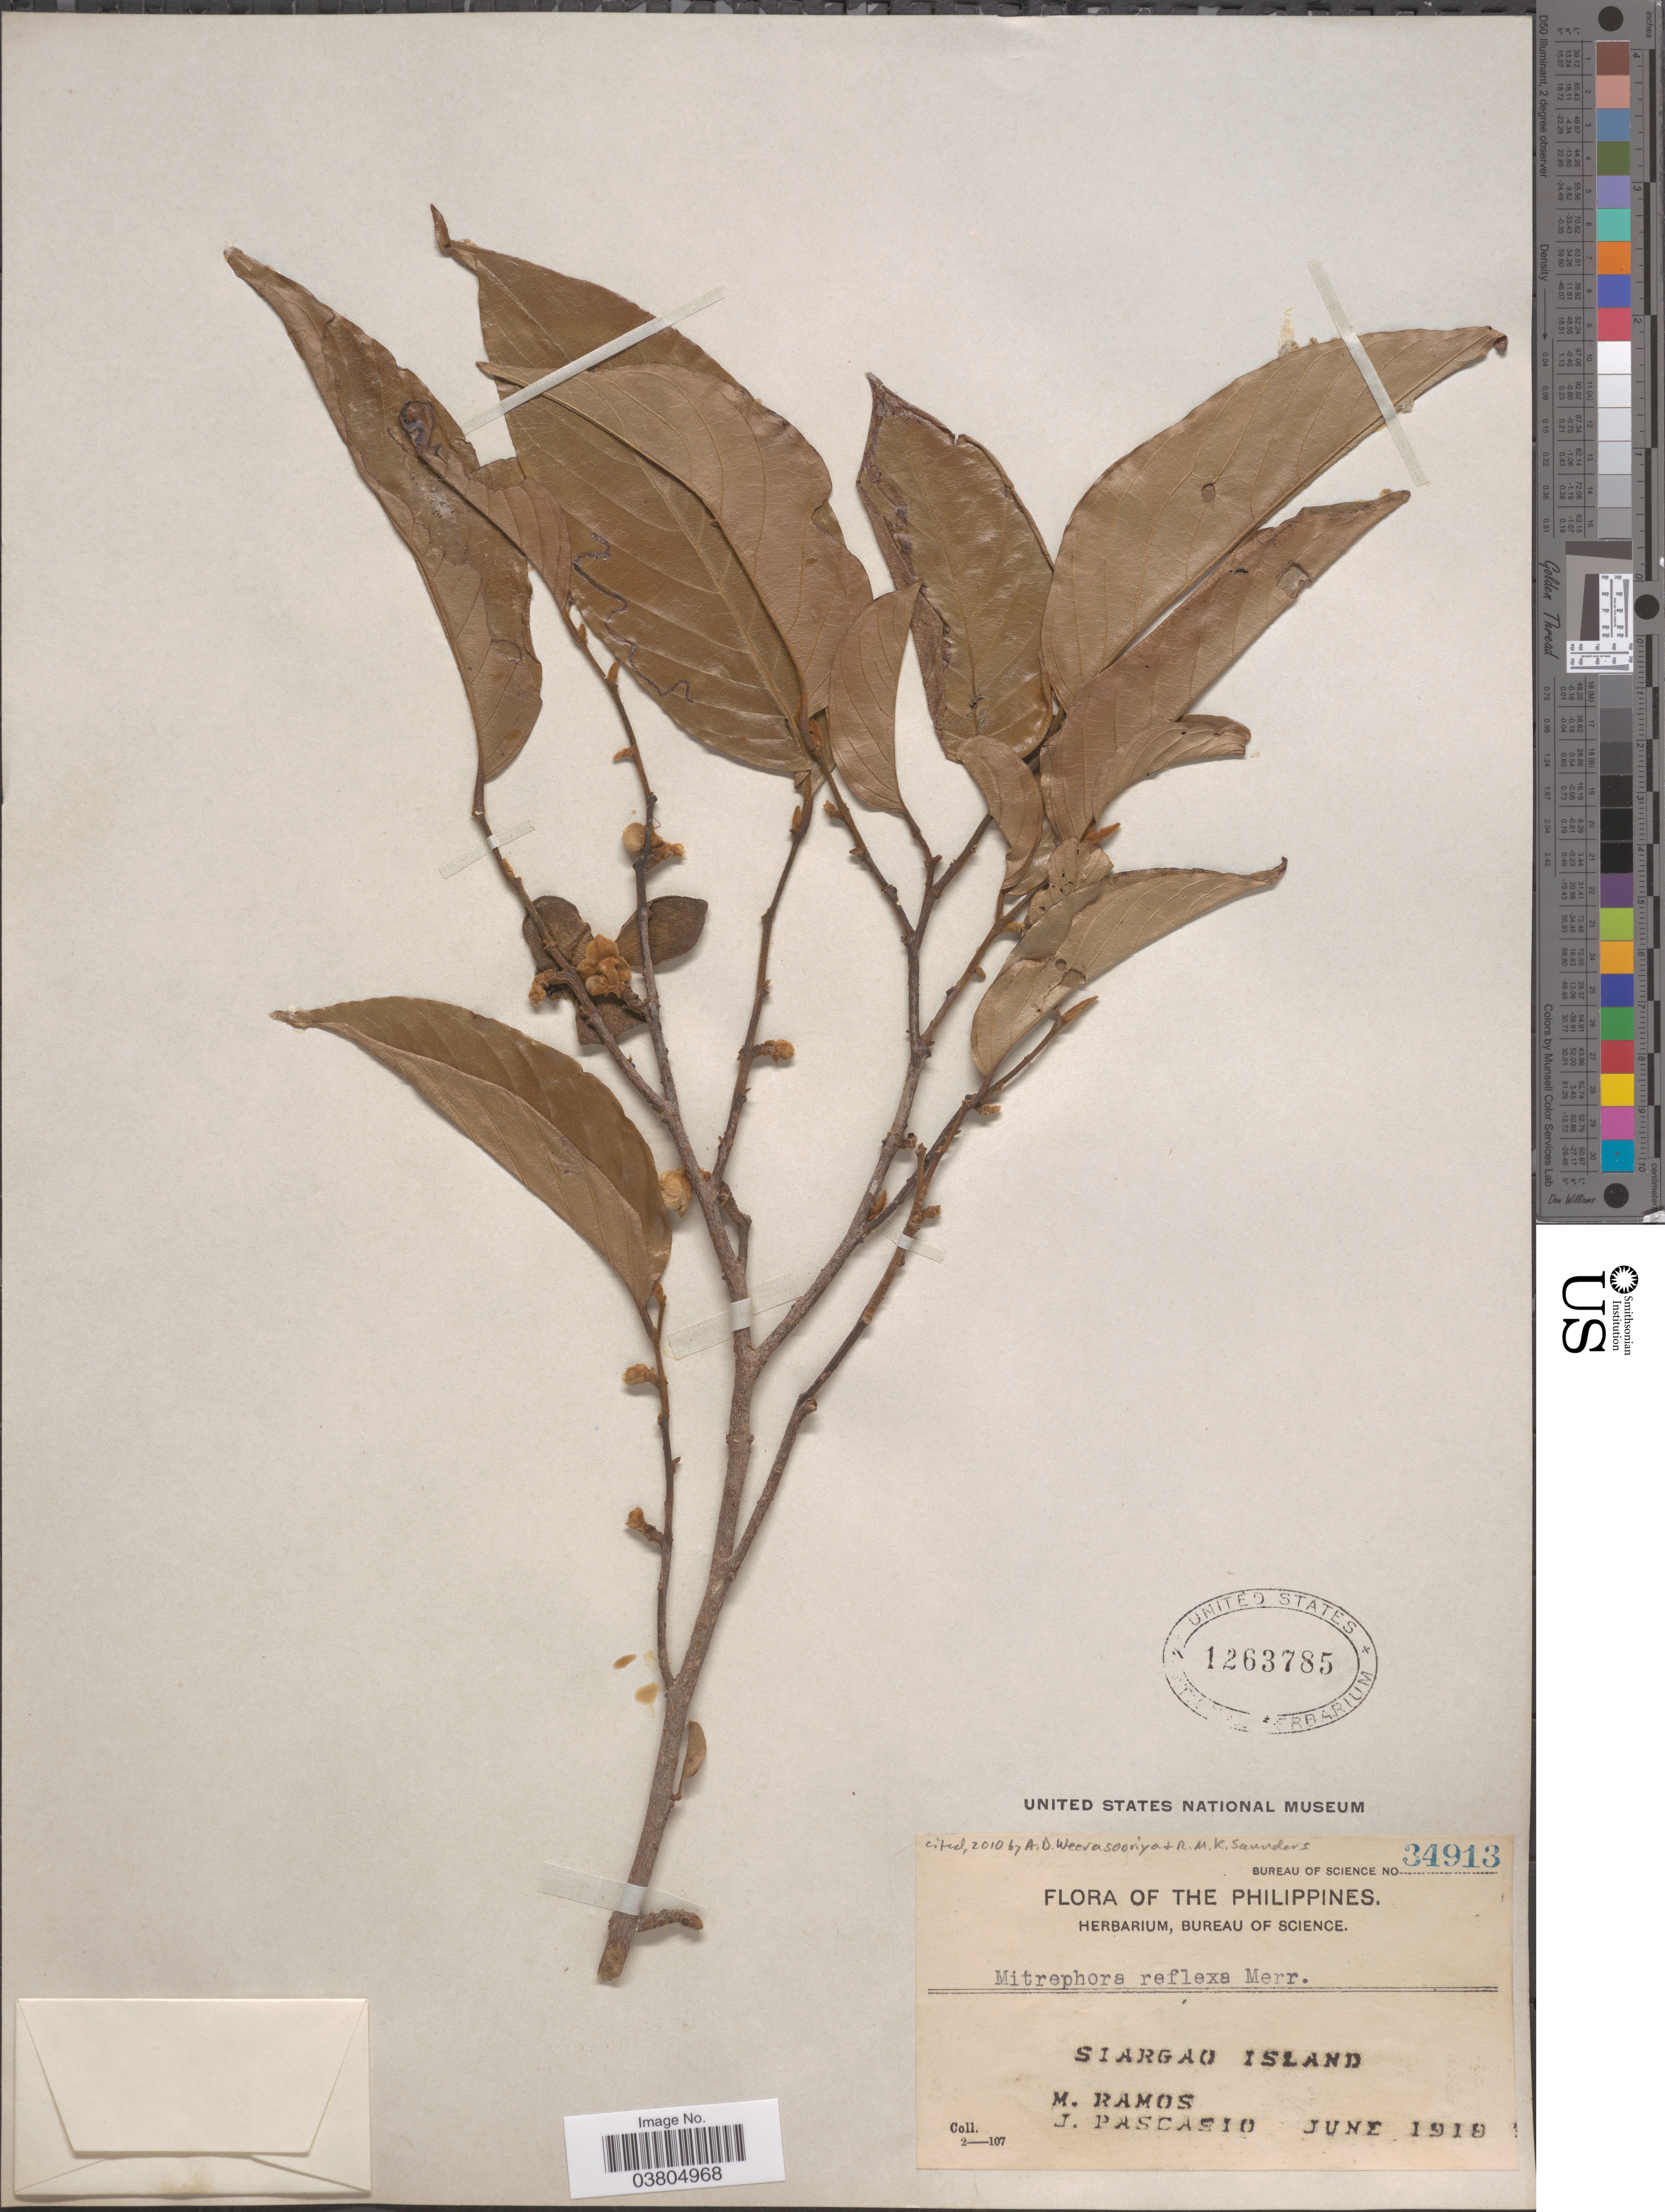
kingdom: Plantae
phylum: Tracheophyta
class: Magnoliopsida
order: Magnoliales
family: Annonaceae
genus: Mitrephora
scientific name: Mitrephora reflexa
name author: Merr.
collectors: M. Ramos & J. Pascasio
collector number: Bureau of Science 34913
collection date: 1918-06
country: Philippines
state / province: Caraga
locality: Siargao Island.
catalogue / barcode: US 1263785